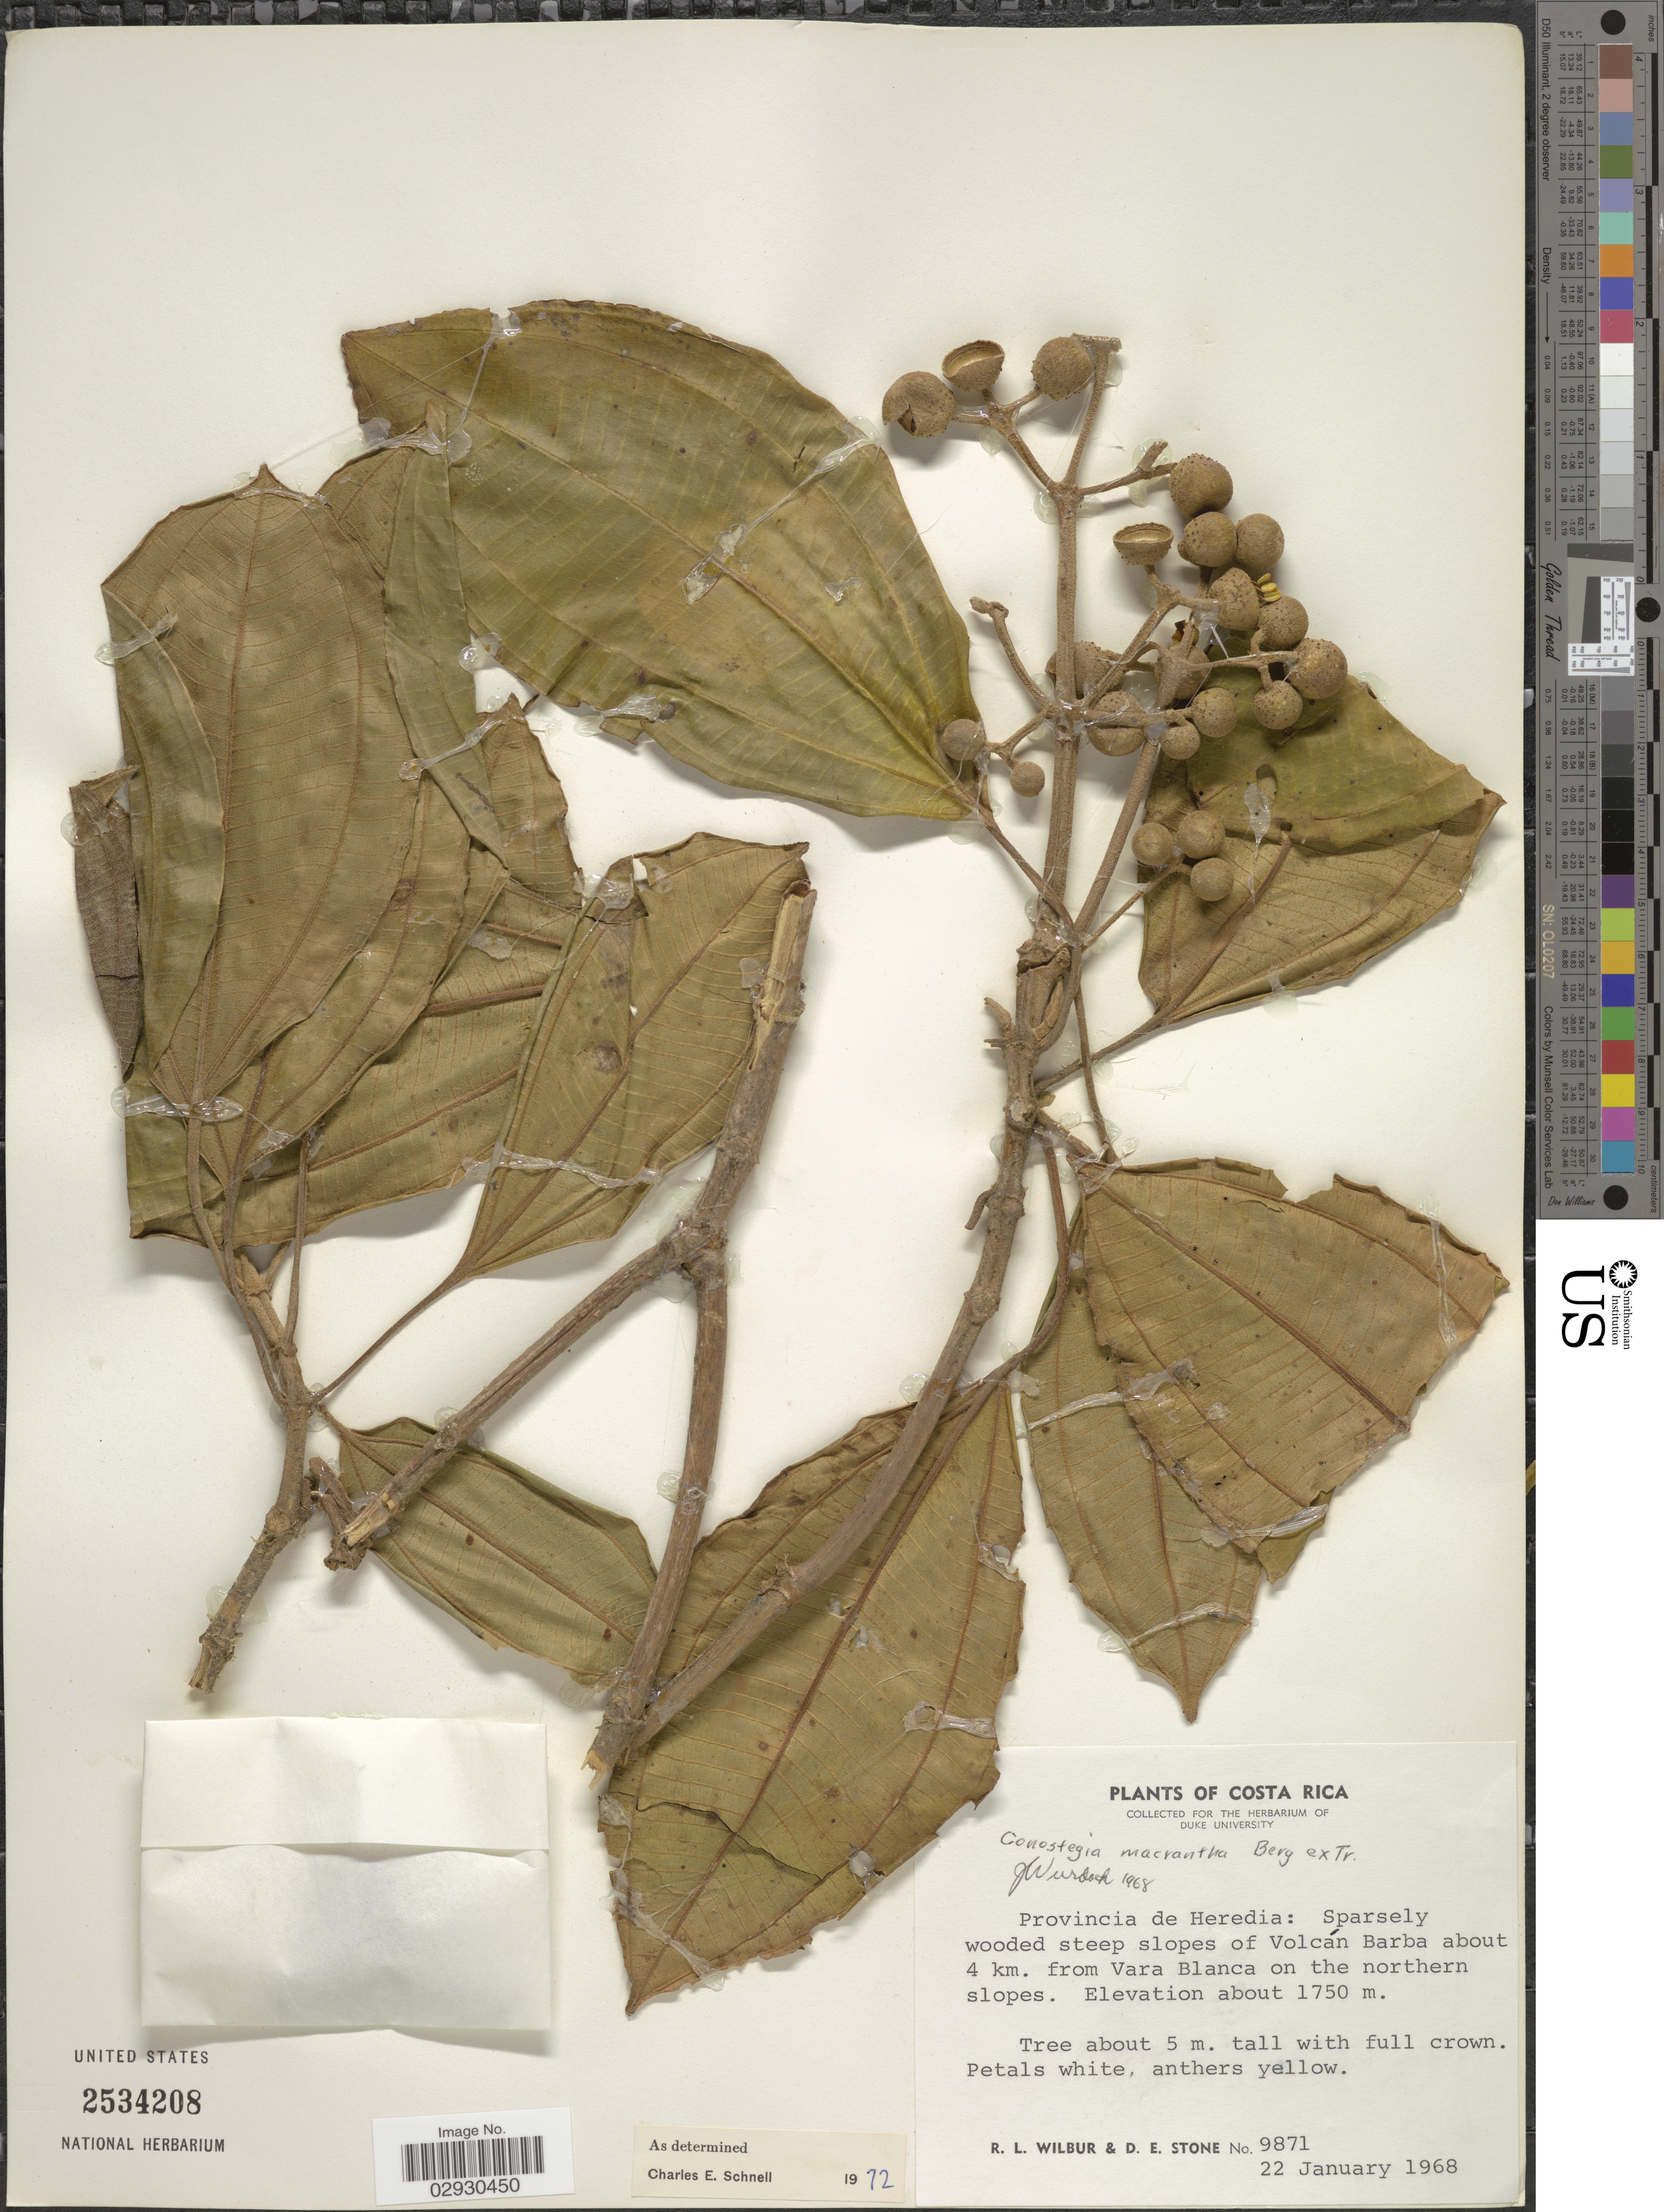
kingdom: Plantae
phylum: Tracheophyta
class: Magnoliopsida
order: Myrtales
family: Melastomataceae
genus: Conostegia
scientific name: Conostegia macrantha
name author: O. Berg ex Triana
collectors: R. L. Wilbur & D. E. Stone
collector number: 9871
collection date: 1968-01-22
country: Costa Rica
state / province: Heredia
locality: Provincia de Heredia: Sparsely wooded steep slopes of Volcán Barba about 4 km. from Vara Blanca on the northern slopes.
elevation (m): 1750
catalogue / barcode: US 2534208